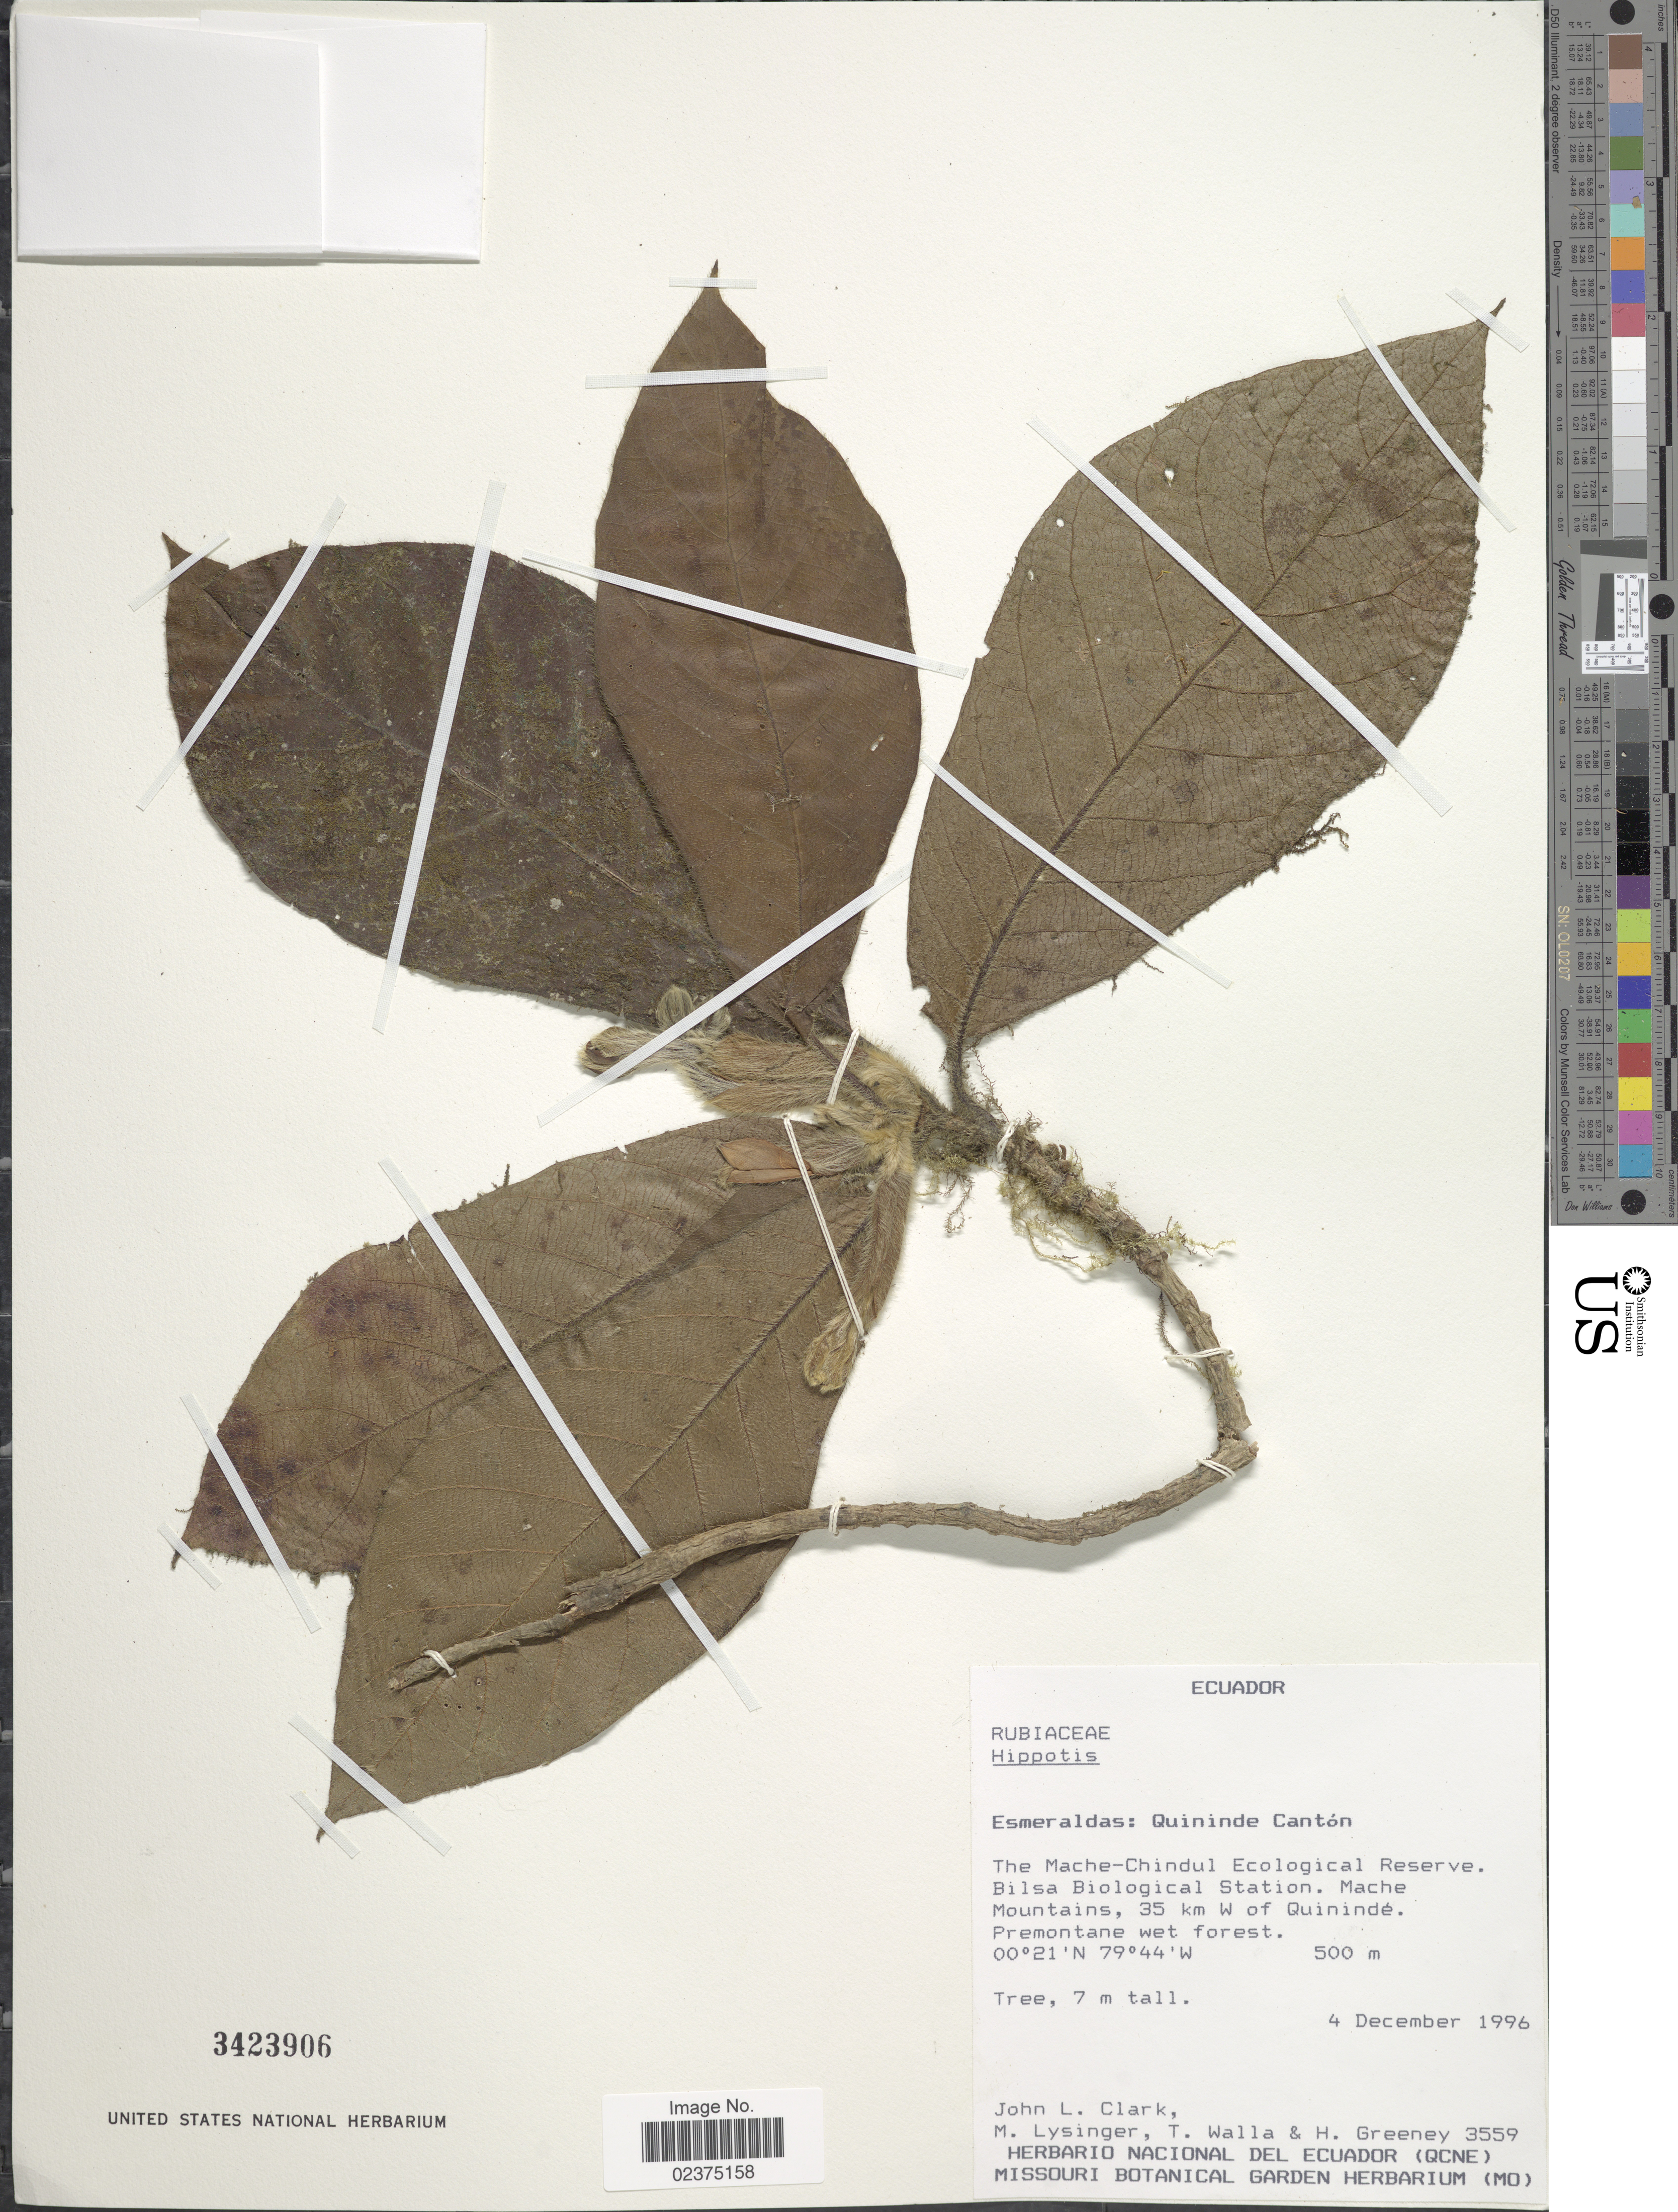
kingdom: Plantae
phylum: Tracheophyta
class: Magnoliopsida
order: Gentianales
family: Rubiaceae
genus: Hippotis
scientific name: Hippotis sp.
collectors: J. L. Clark, M. Lysinger, T. Walla & H. Greeney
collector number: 3559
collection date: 1996-12-04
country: Ecuador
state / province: Esmeraldas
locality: Quininde Cantón, The Mache-Chindul Ecological Reserve. Bilsa Biological Station. Mache Mountains, 35 km W of Quinindé. Premontane wet forest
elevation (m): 500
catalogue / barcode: US 3423906